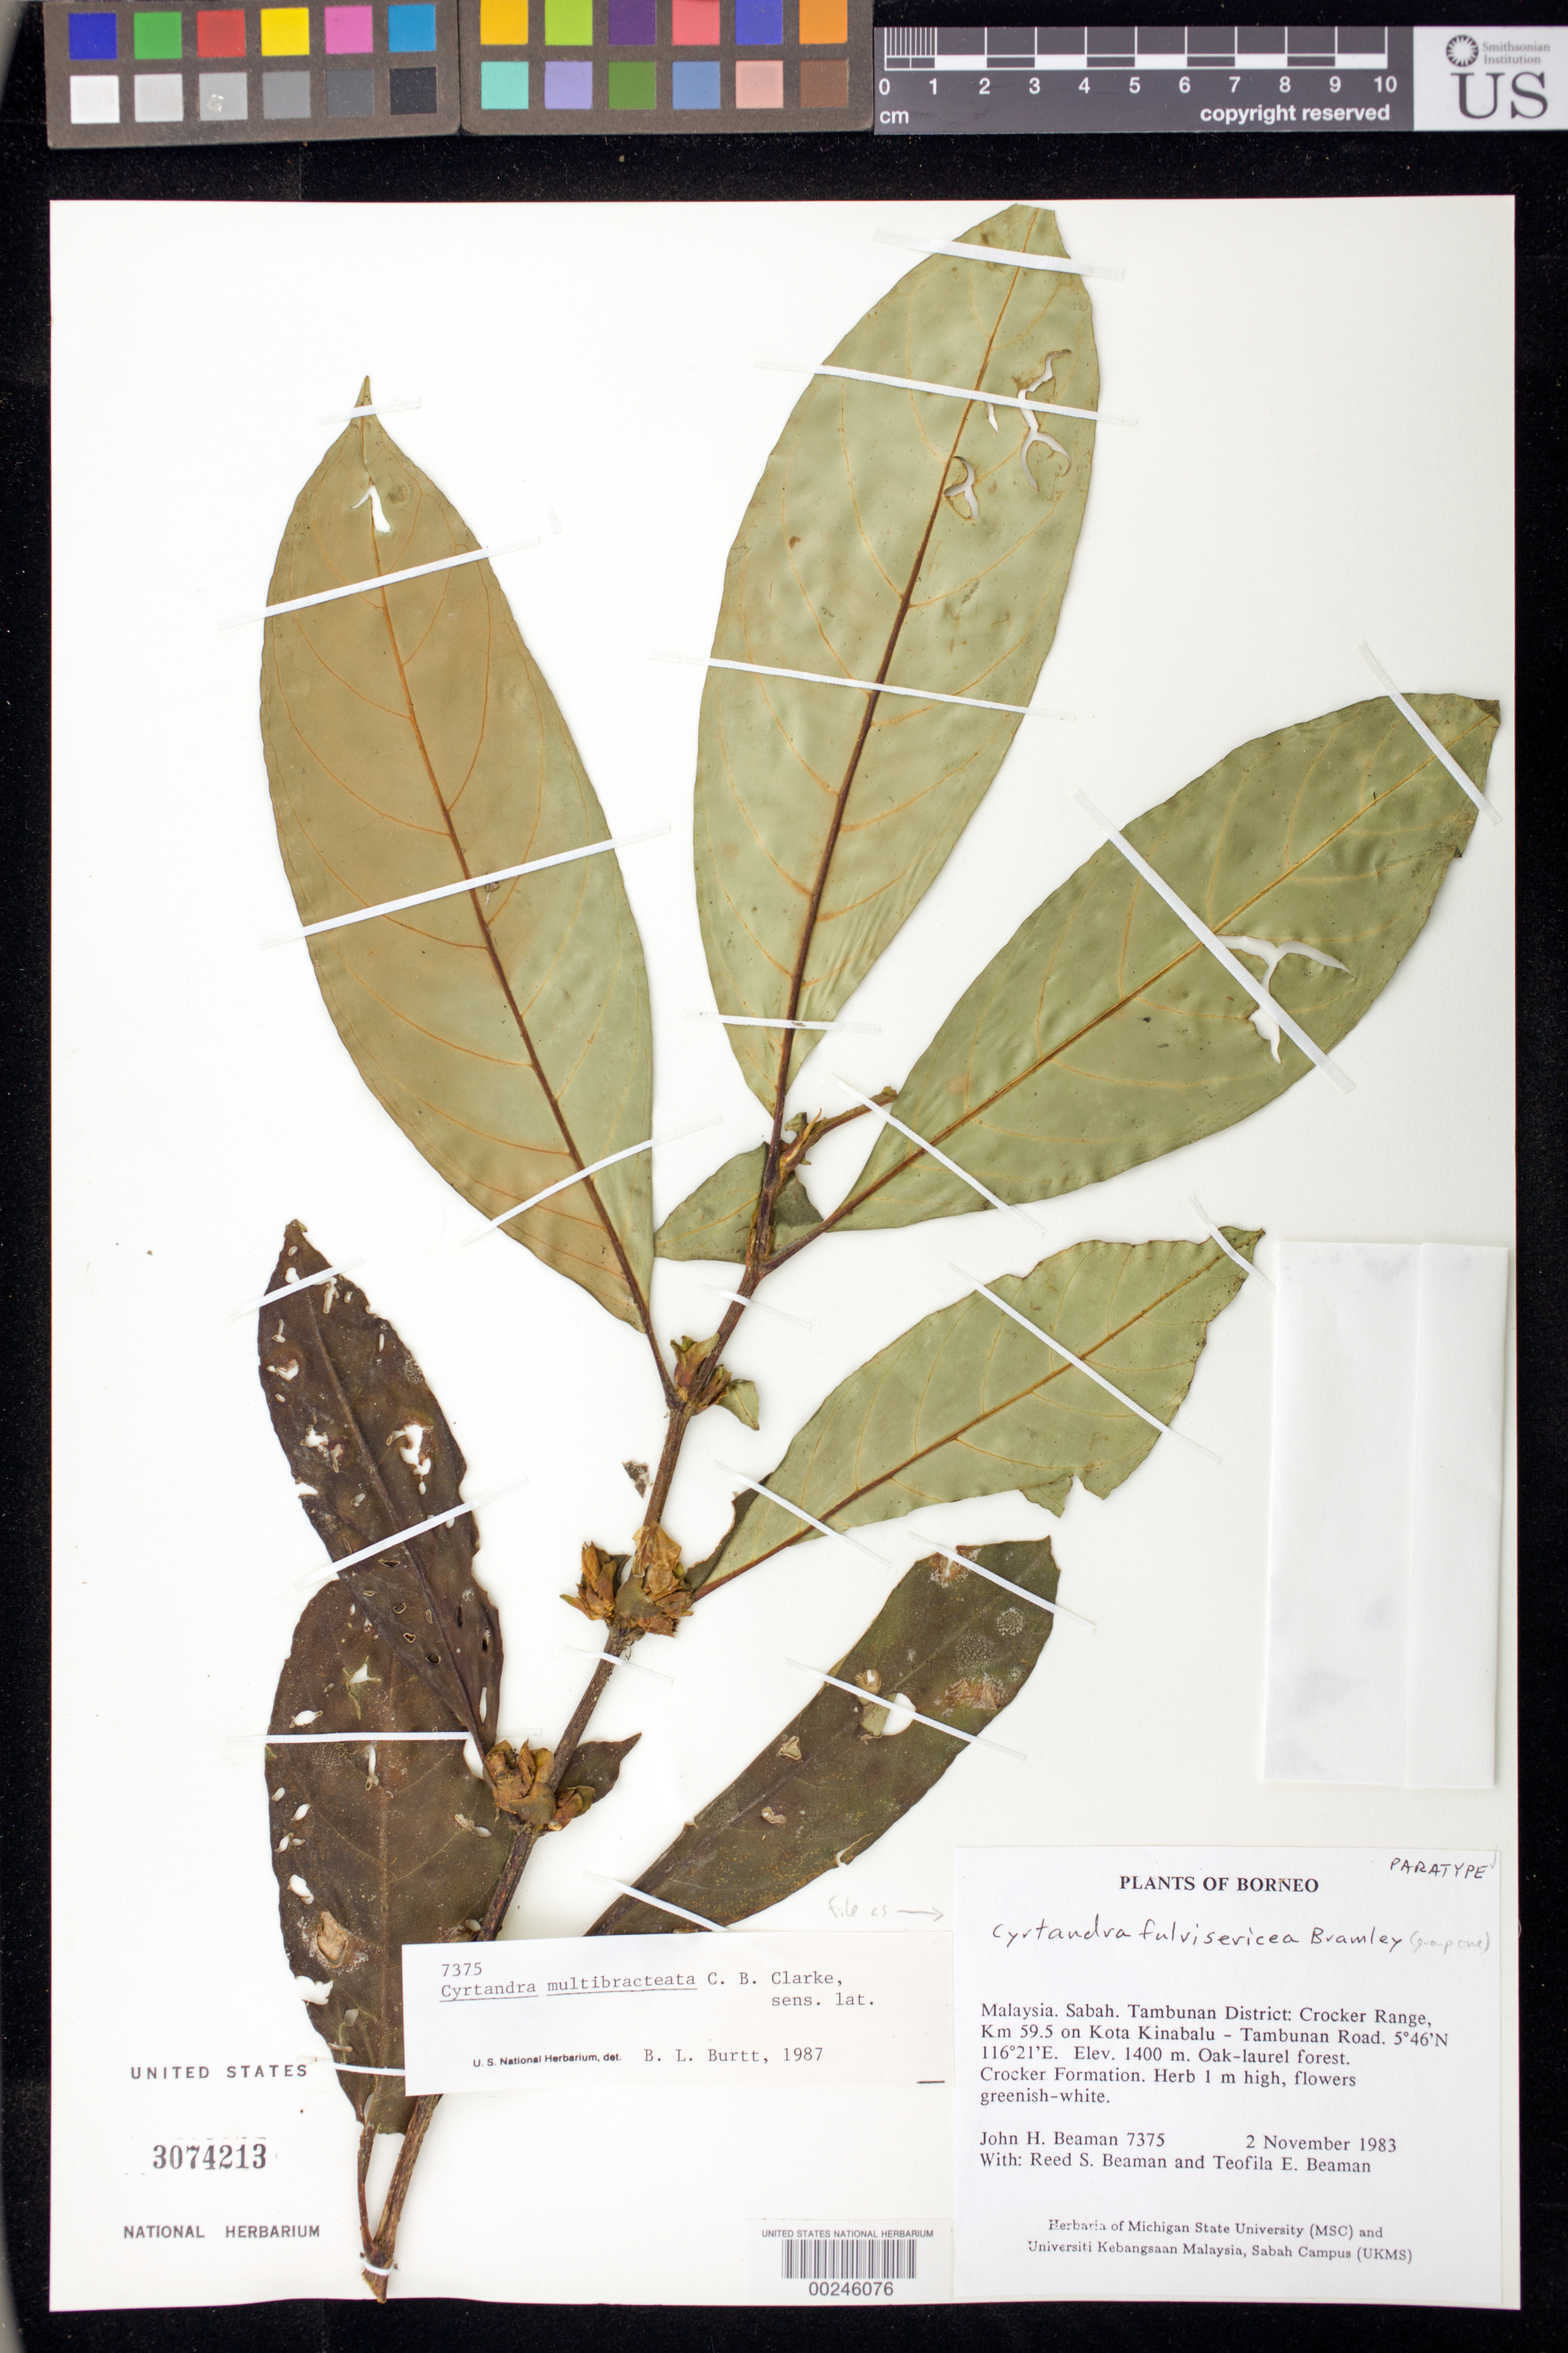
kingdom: Plantae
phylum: Tracheophyta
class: Magnoliopsida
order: Lamiales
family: Gesneriaceae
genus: Cyrtandra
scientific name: Cyrtandra fulvisericea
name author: Bramley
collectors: J. H. Beaman, R. S. Beaman & T. E. Beaman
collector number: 7375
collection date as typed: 02 Nov 1983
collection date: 1983-11-02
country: Malaysia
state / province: Sabah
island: Borneo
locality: Tambunan District: Crocker Range, km 59.5 on Kota Kinabalu - Tambunan Road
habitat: Oak-laurel forest, crocker formation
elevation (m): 1400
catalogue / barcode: US 3074213